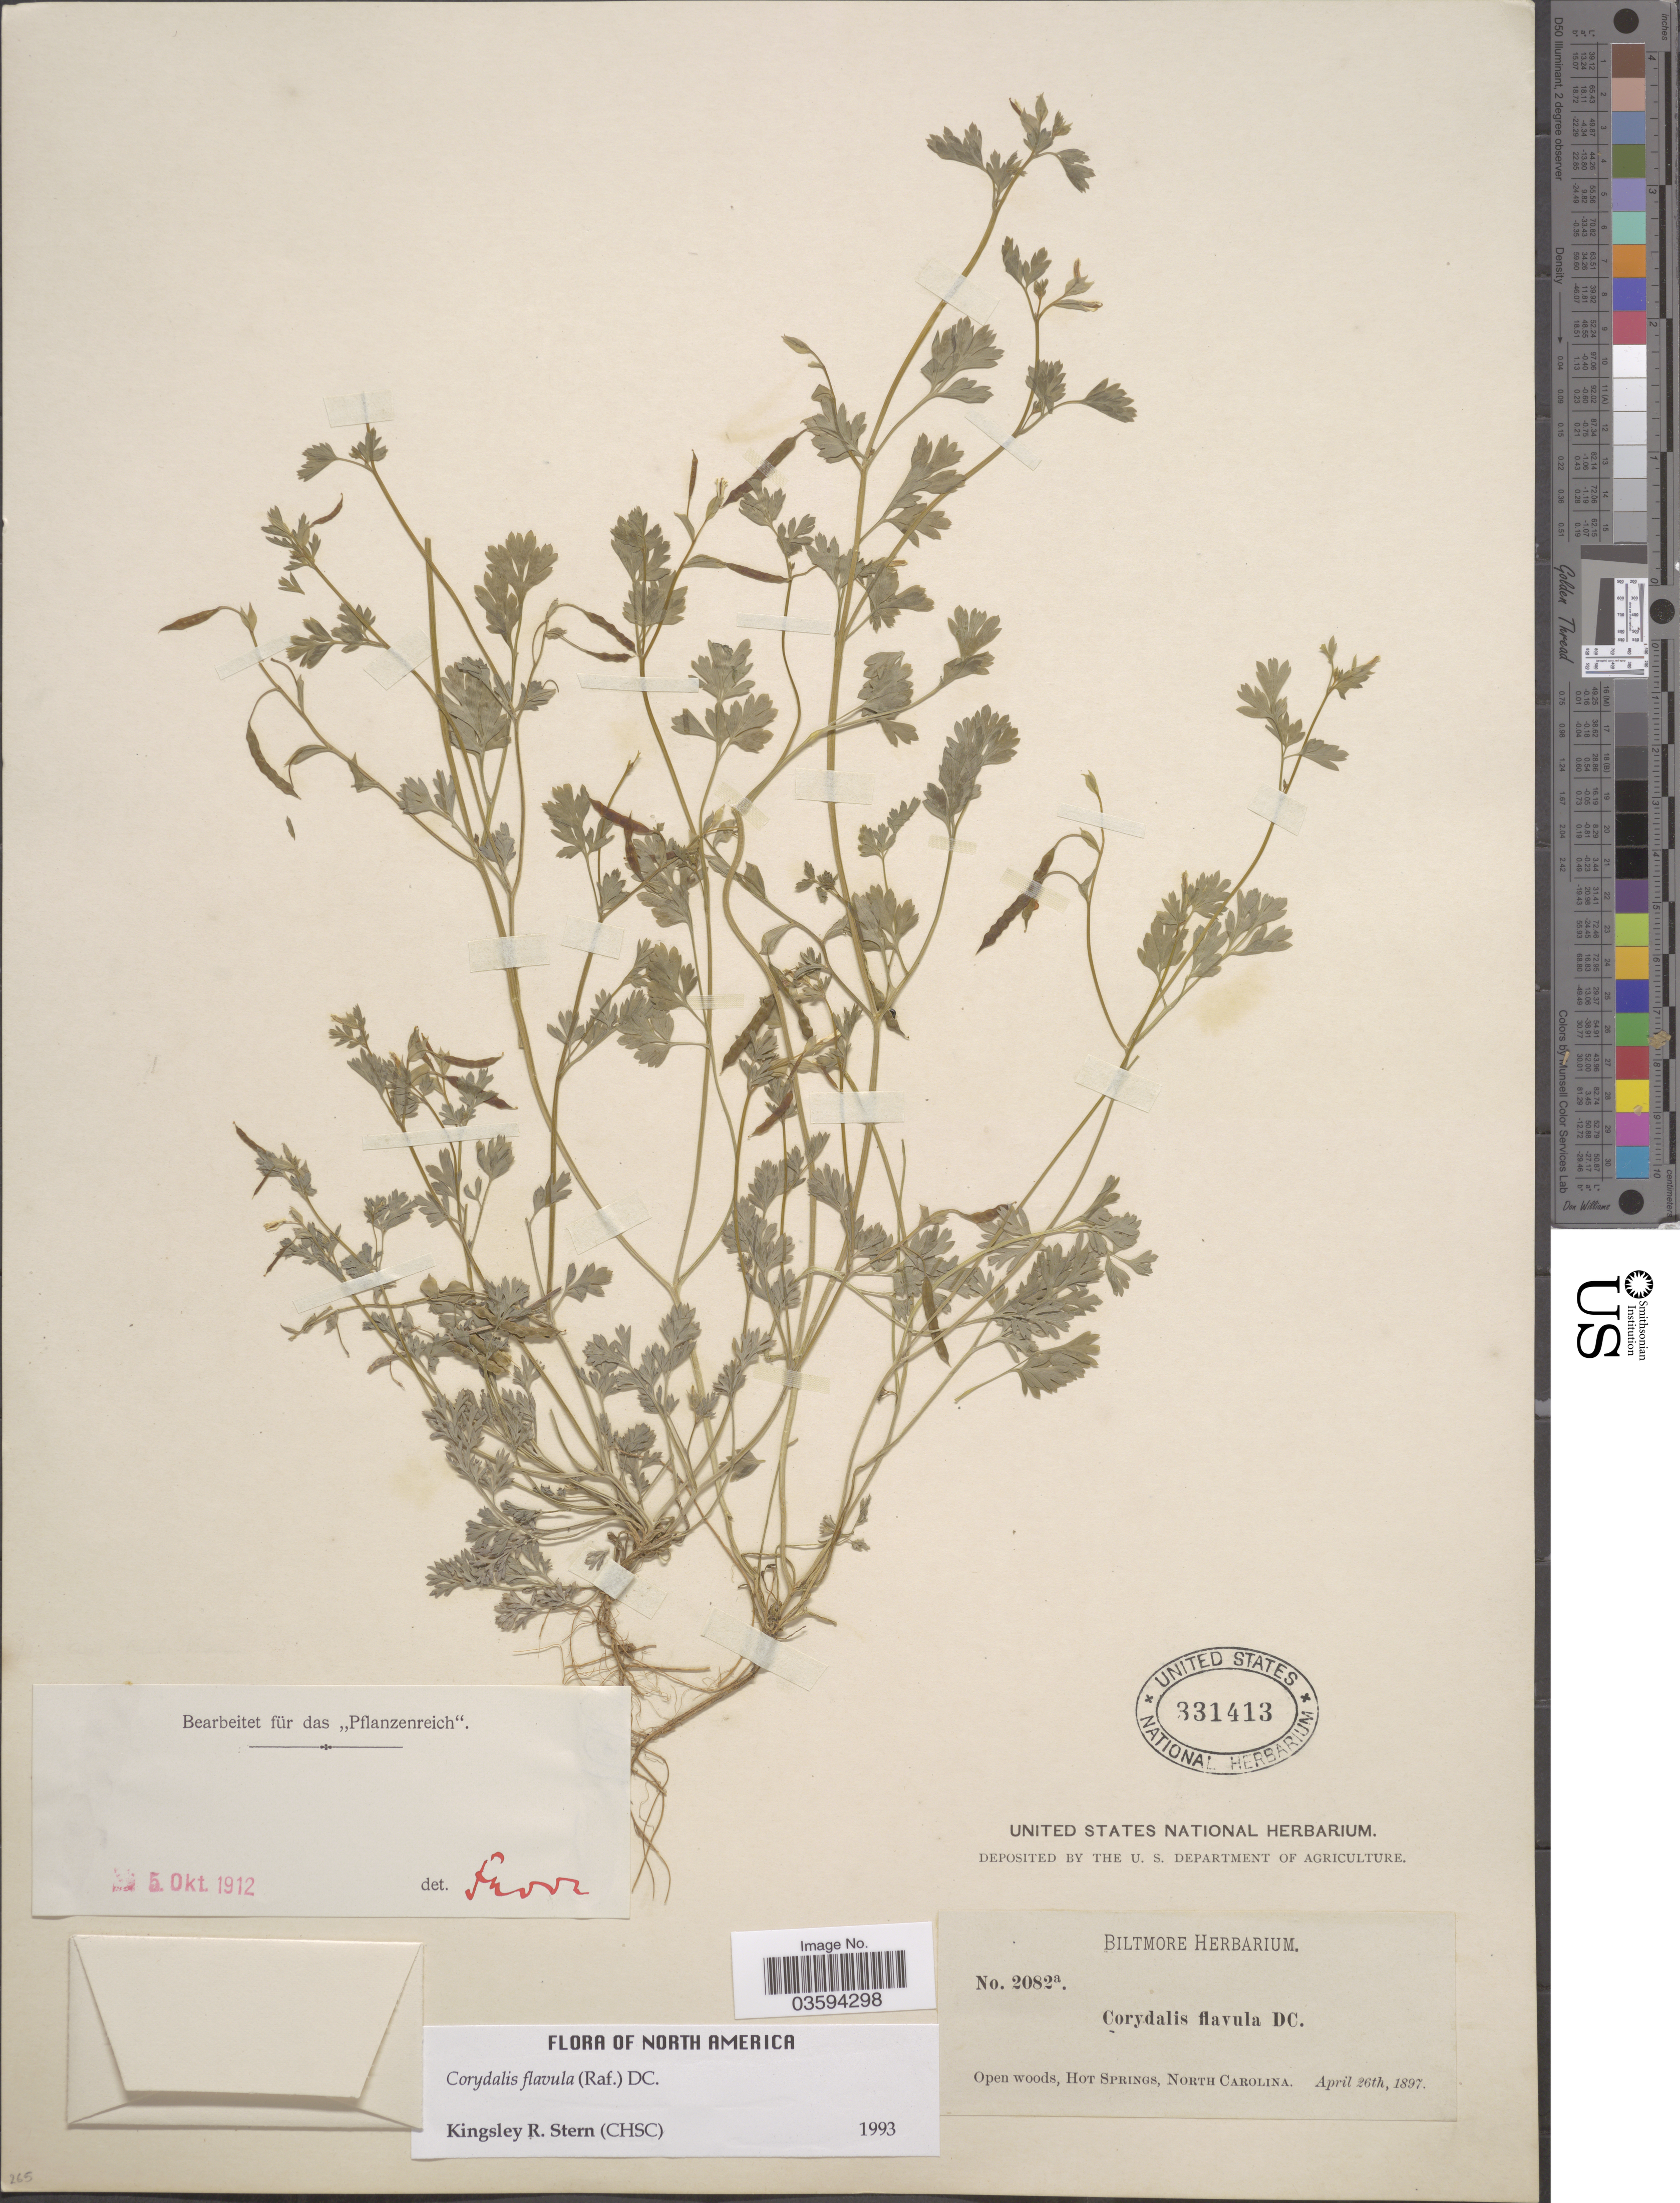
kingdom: Plantae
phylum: Tracheophyta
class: Magnoliopsida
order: Ranunculales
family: Papaveraceae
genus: Corydalis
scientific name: Corydalis flavula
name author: (Raf.) DC.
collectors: ex herb. Biltmore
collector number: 2082a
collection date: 1897-04-26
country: United States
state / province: North Carolina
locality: Open woods, Hot Springs.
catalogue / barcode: US 331413